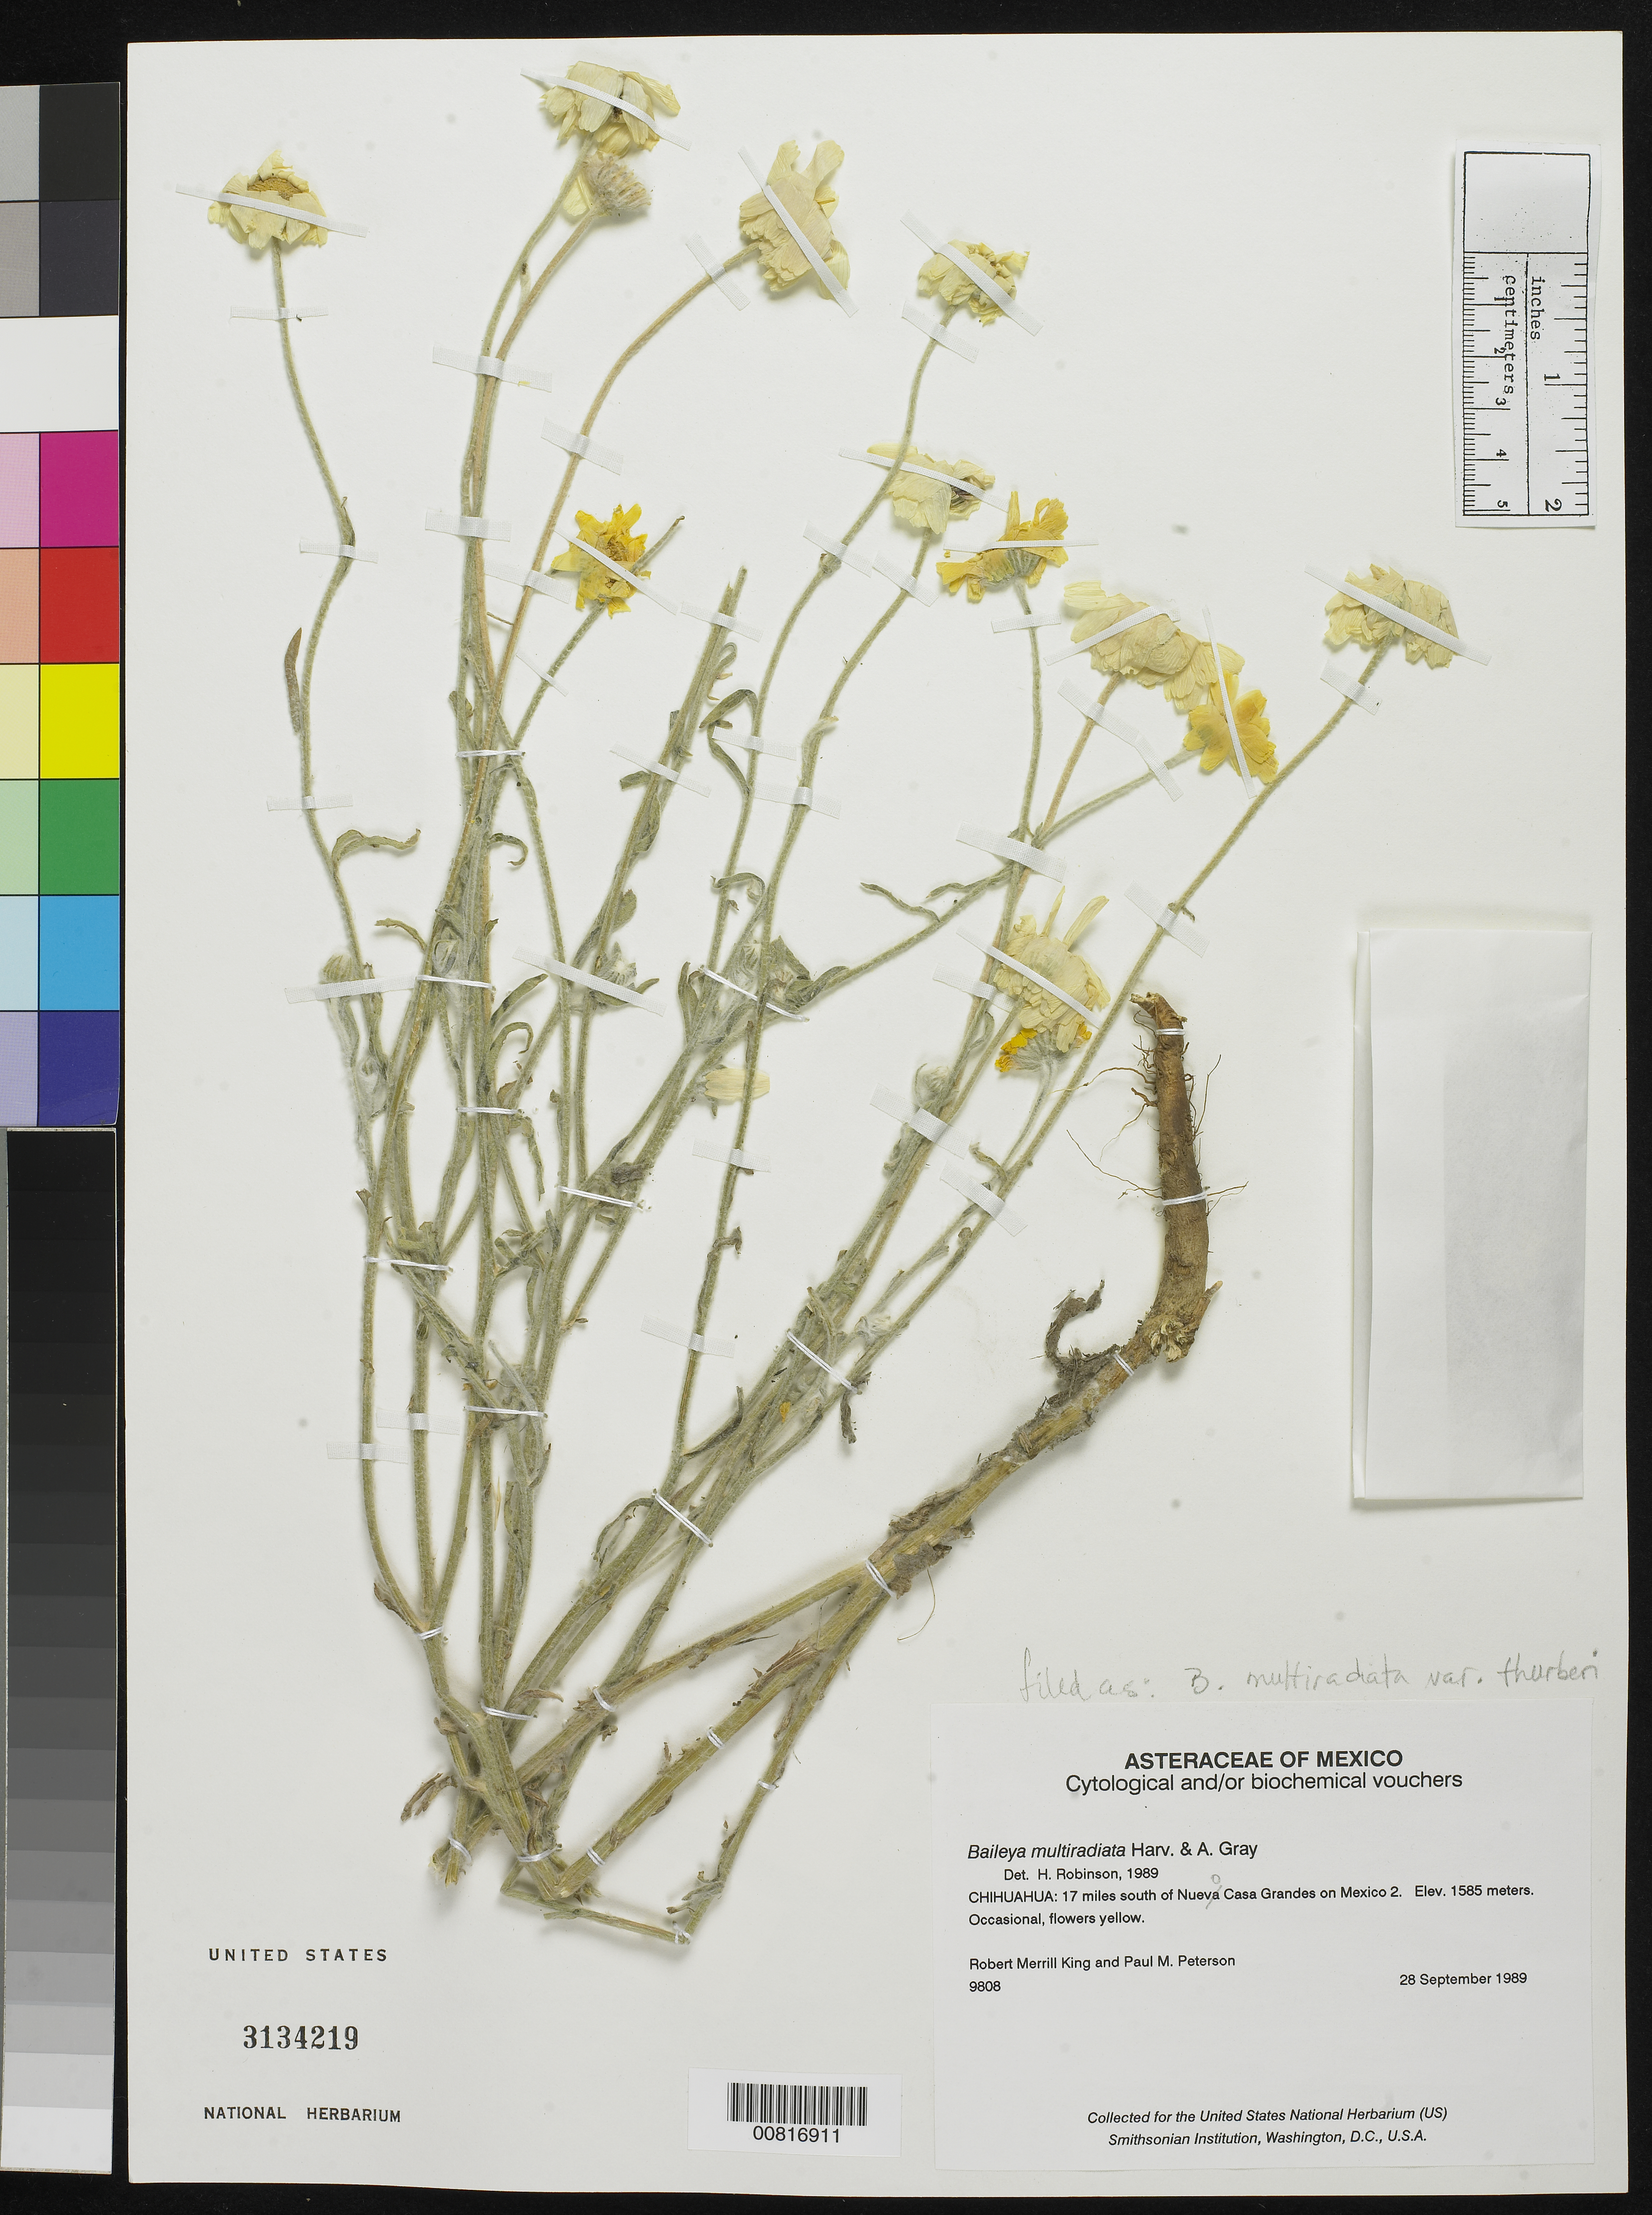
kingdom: Plantae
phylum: Tracheophyta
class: Magnoliopsida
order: Asterales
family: Asteraceae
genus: Baileya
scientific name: Baileya multiradiata var. thurberi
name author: (Rydb.) Kittell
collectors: R. M. King & P. M. Peterson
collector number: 9808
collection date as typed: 28 Sep 1989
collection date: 1989-09-28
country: Mexico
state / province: Chihuahua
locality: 17 miles south of Nuevo Casas Grandes on Mexico 2.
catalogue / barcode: US 3134219